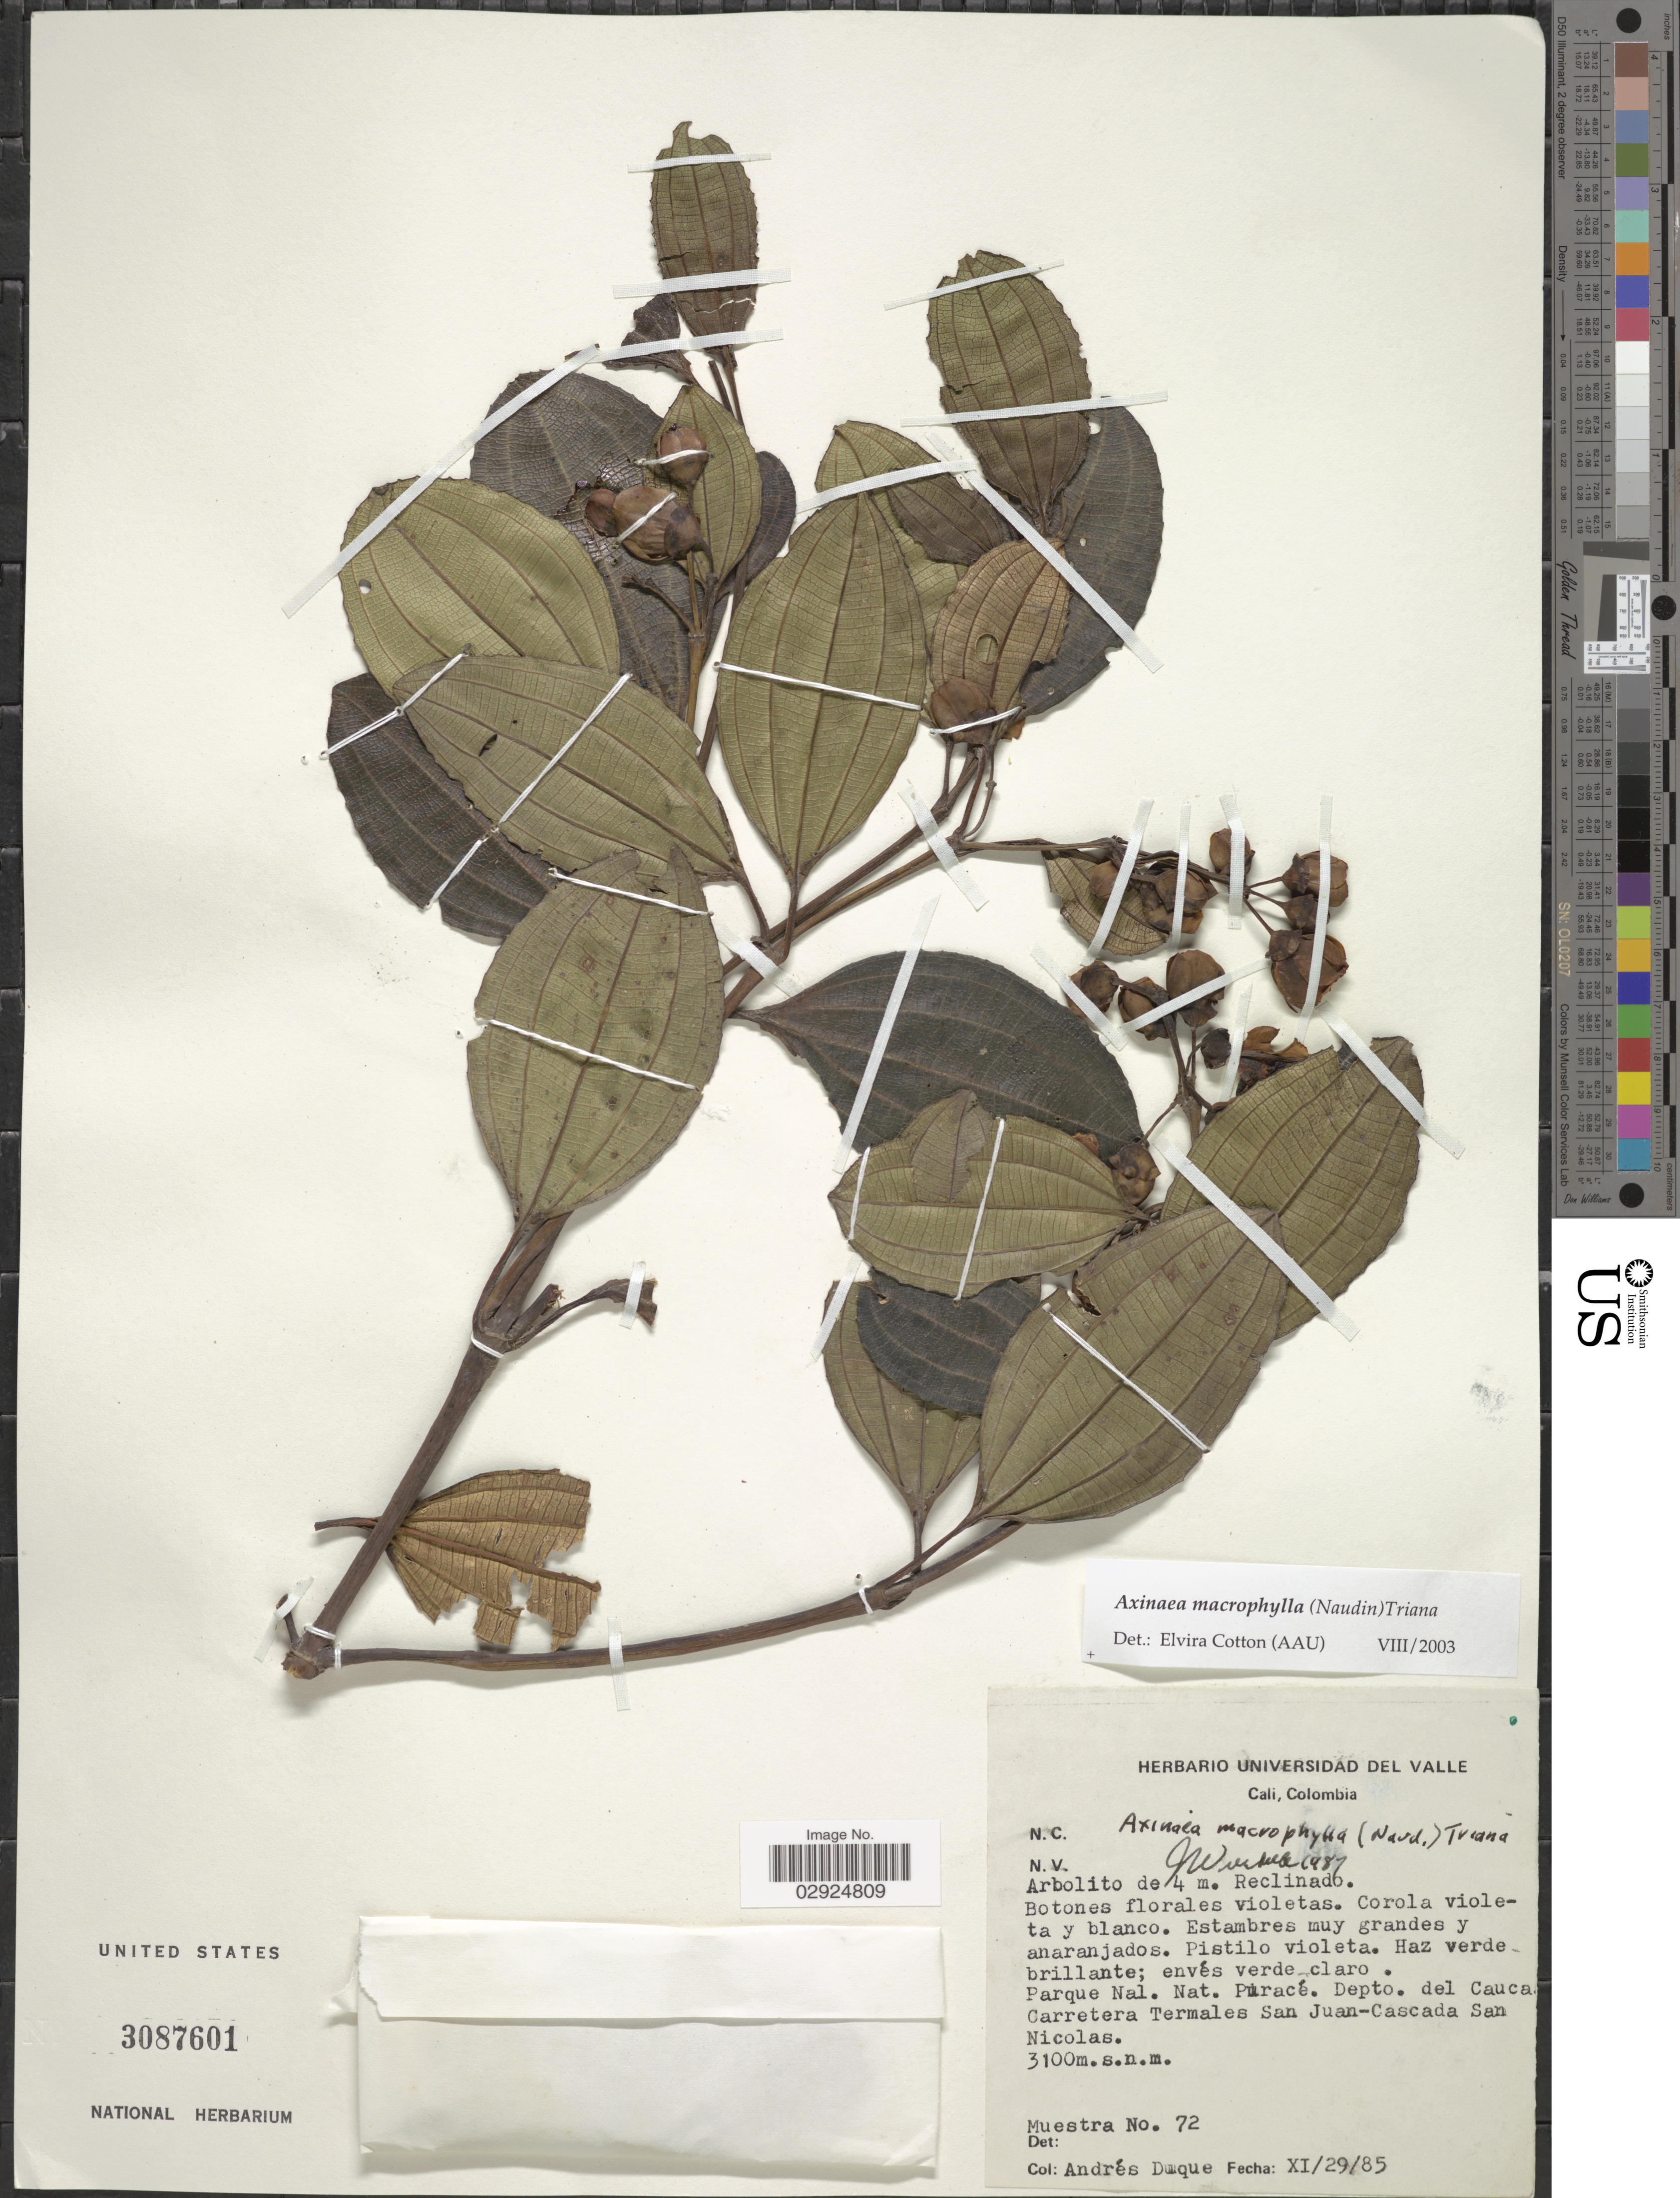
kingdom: Plantae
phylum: Tracheophyta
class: Magnoliopsida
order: Myrtales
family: Melastomataceae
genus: Axinaea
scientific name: Axinaea macrophylla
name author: (Naudin) Triana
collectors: A. Duque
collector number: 72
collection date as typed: Transcribed d/m/y: 29/11/85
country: Colombia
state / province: Cauca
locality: Parque Nal. Nat. Puracé. Depto. del Cauca. Carretera Termales San Juan-Cascada San Nicolas.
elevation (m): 3100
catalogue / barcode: US 3087601